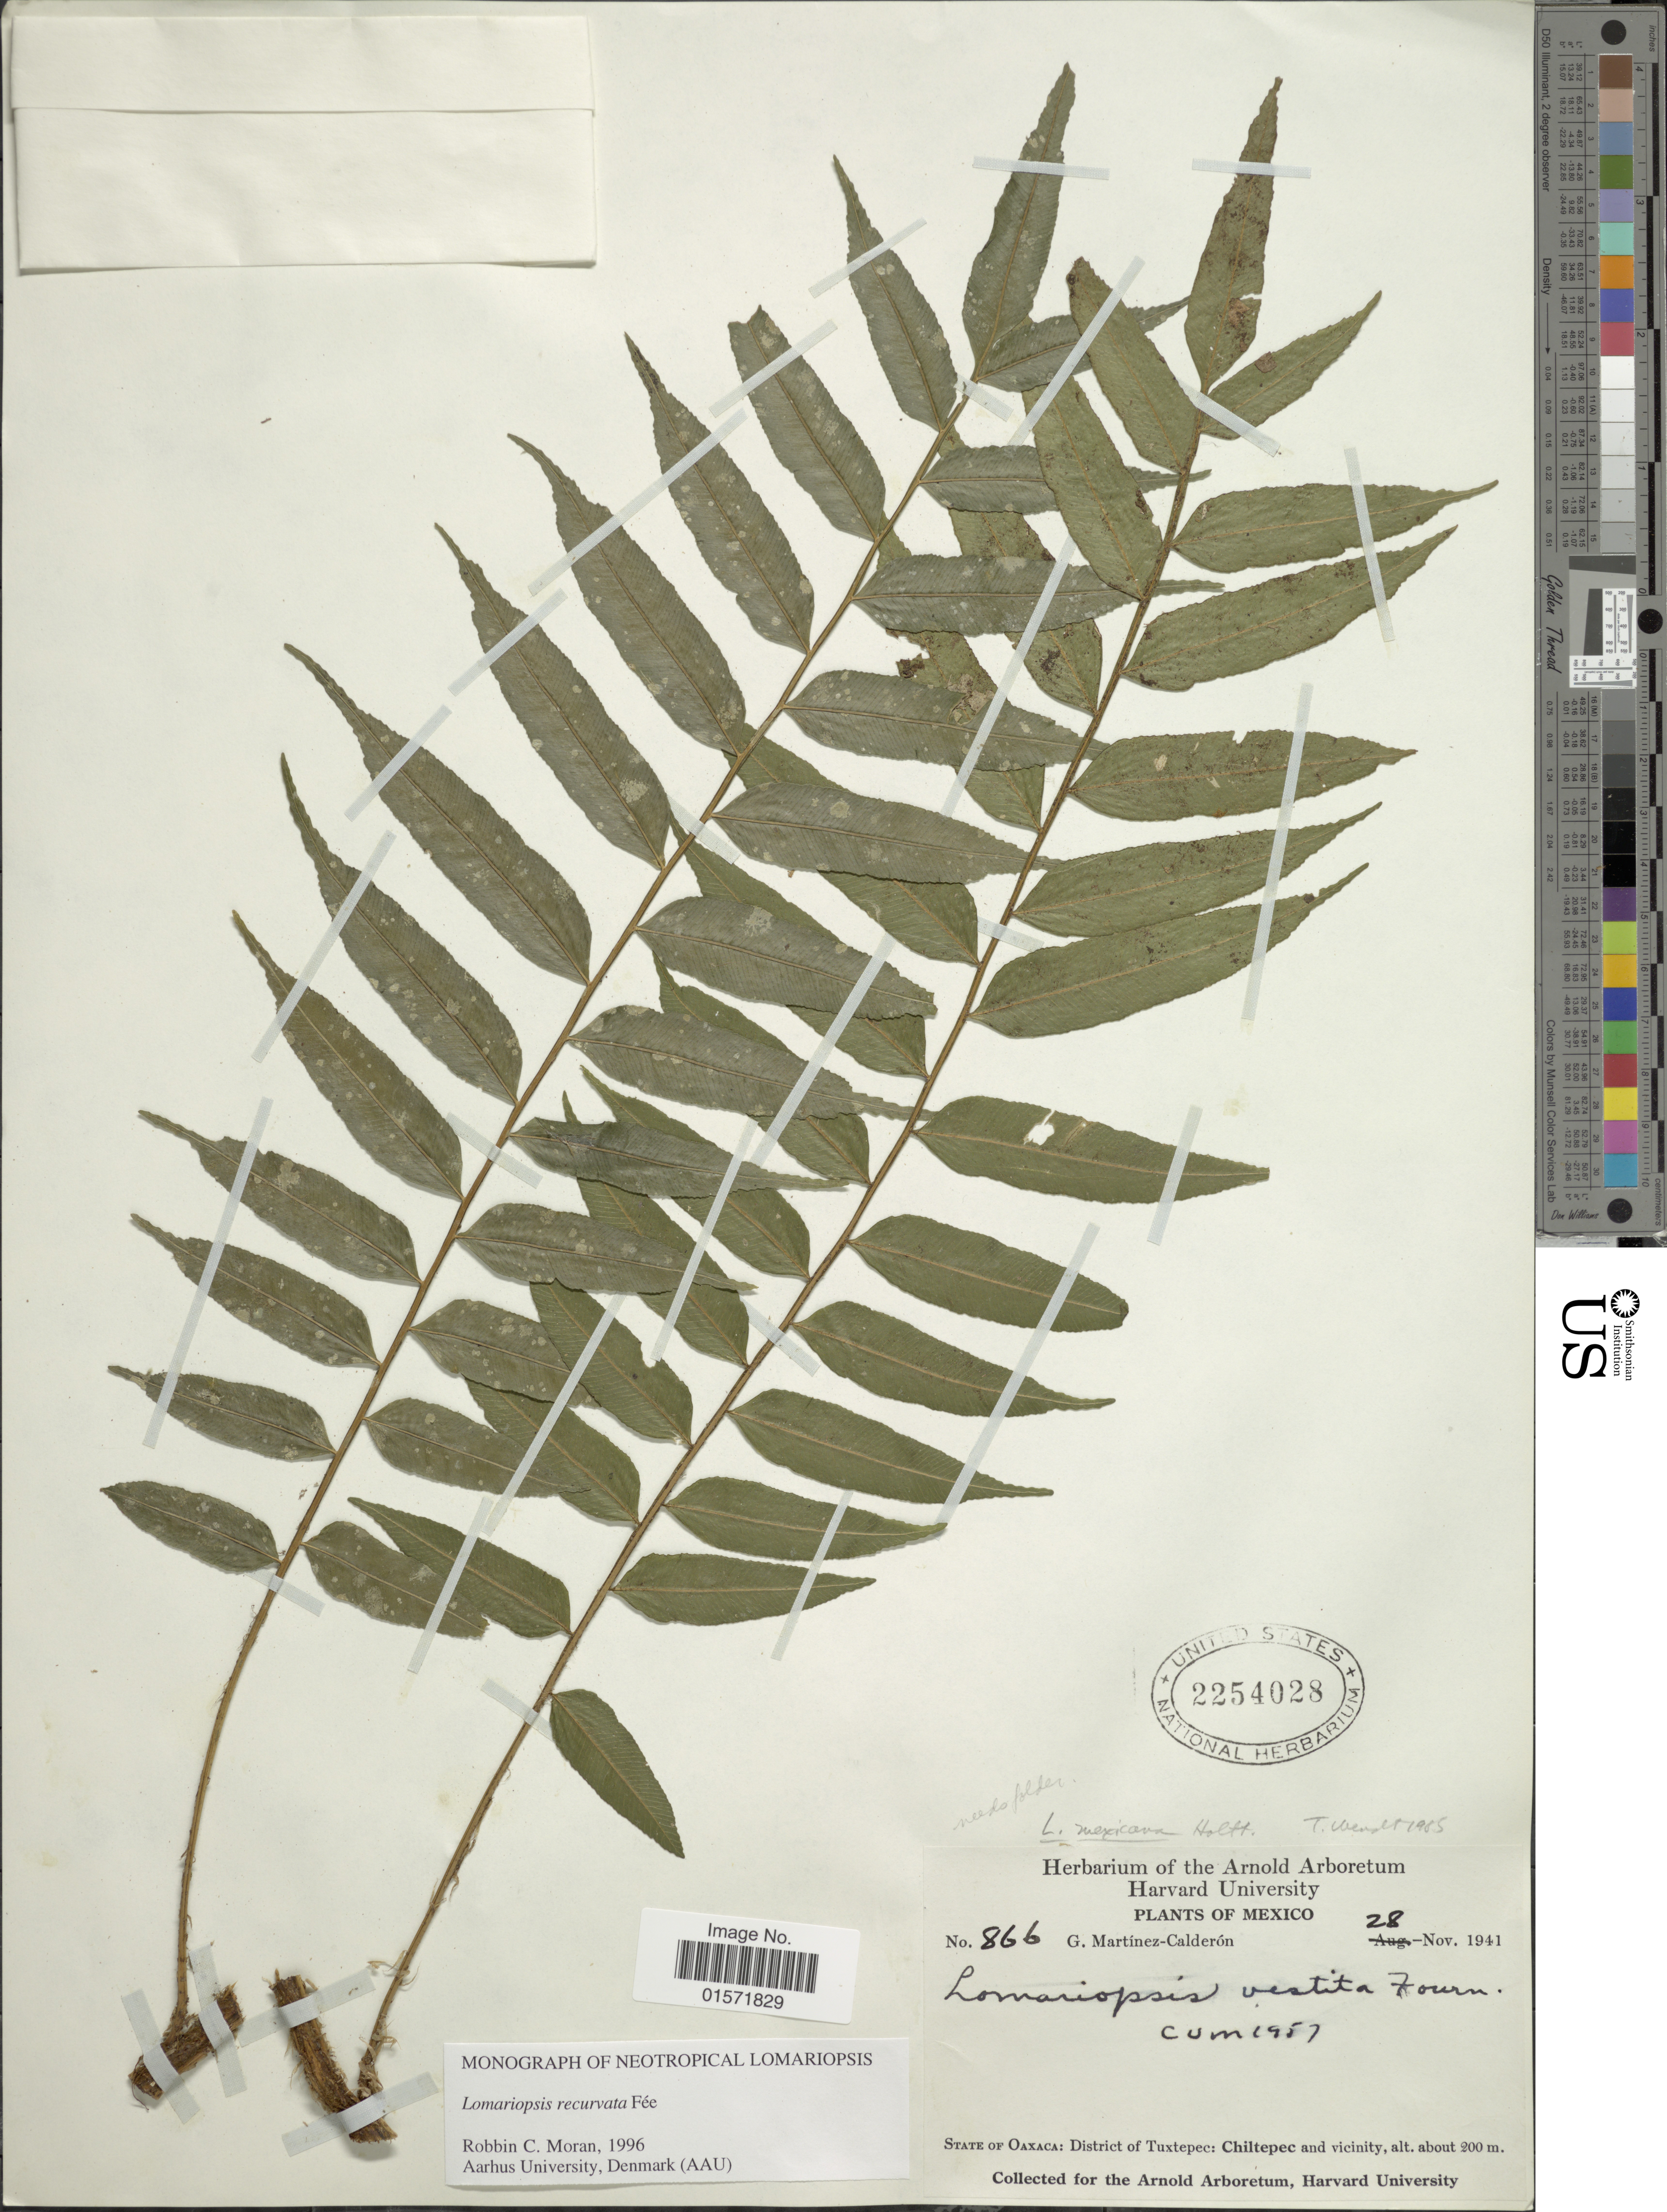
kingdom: Plantae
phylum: Tracheophyta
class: Polypodiopsida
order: Polypodiales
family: Lomariopsidaceae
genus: Lomariopsis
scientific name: Lomariopsis recurvata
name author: Fée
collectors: G. Martínez Calderón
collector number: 866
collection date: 1941-11-28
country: Mexico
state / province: Oaxaca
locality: District of Tuxtepec: Chiltepec and vicinity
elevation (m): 200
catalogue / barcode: US 2254028